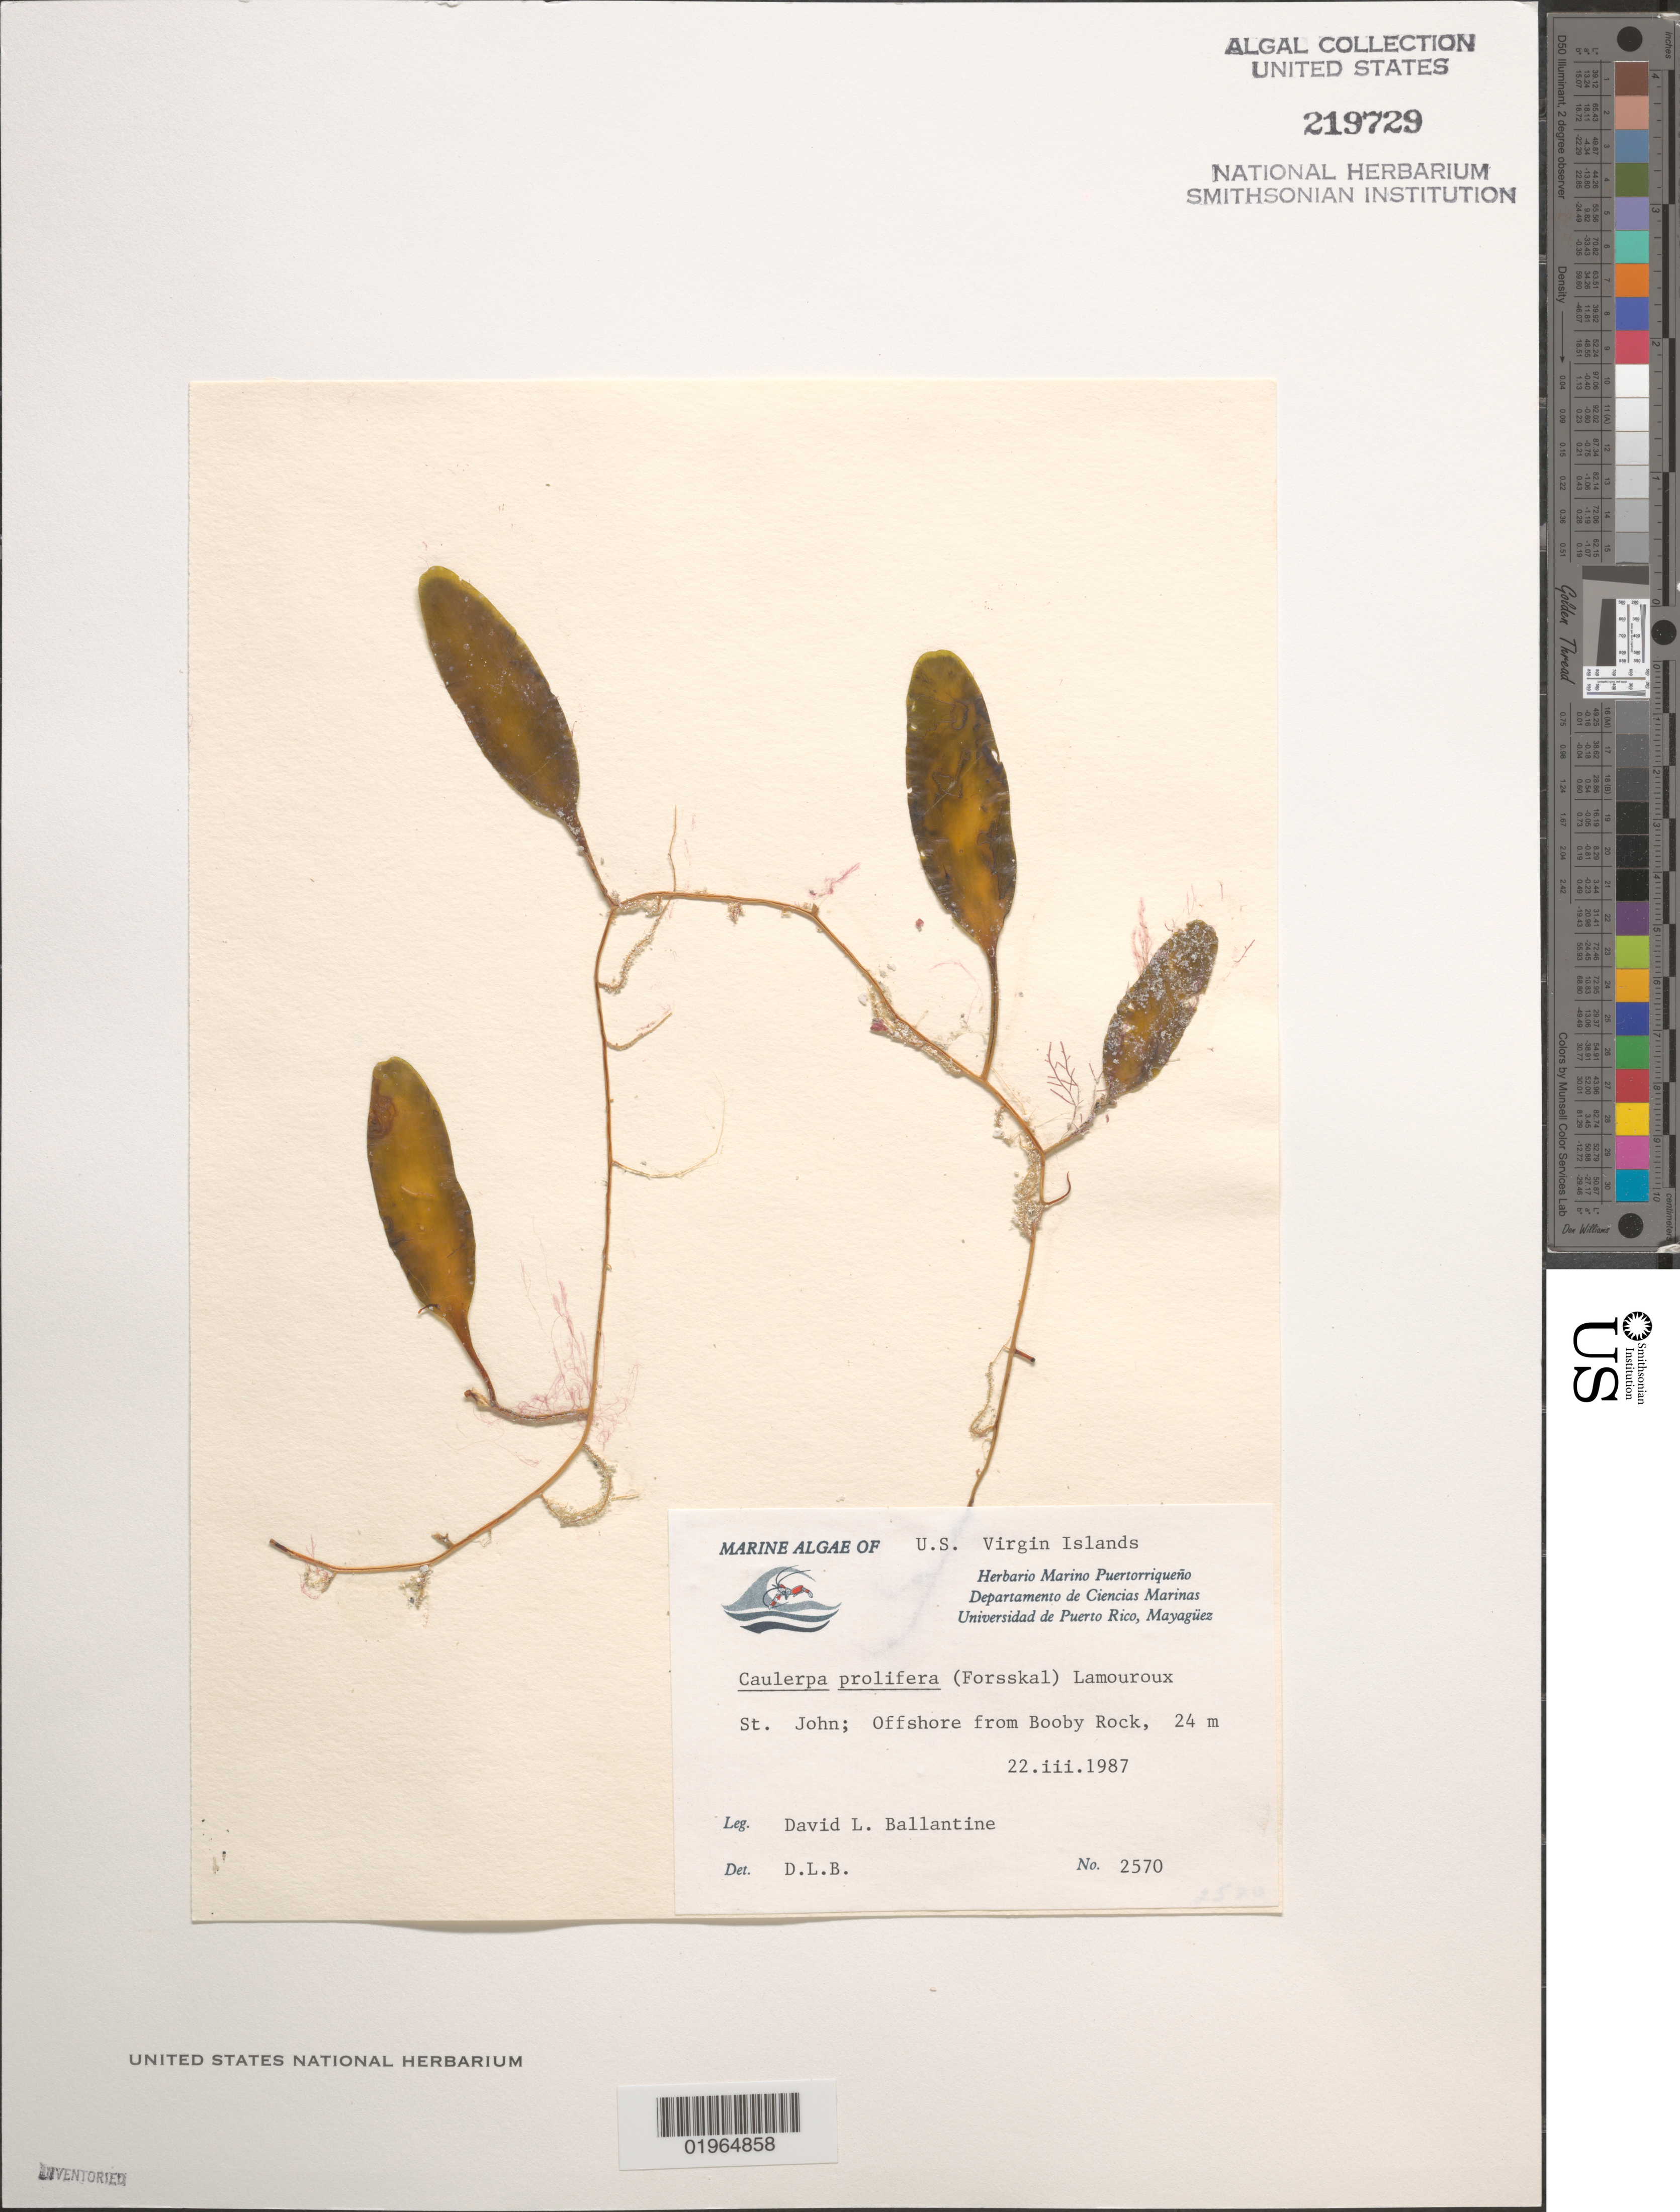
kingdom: Plantae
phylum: Chlorophyta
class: Ulvophyceae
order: Bryopsidales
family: Caulerpaceae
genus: Caulerpa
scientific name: Caulerpa prolifera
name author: (Forssk.) J.V.Lamouroux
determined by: Ballantine, D. L.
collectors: D.L. Ballantine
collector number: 2570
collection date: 1987-03-22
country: U.S. Virgin Islands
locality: Offshore from Booby Rock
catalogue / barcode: US 219729